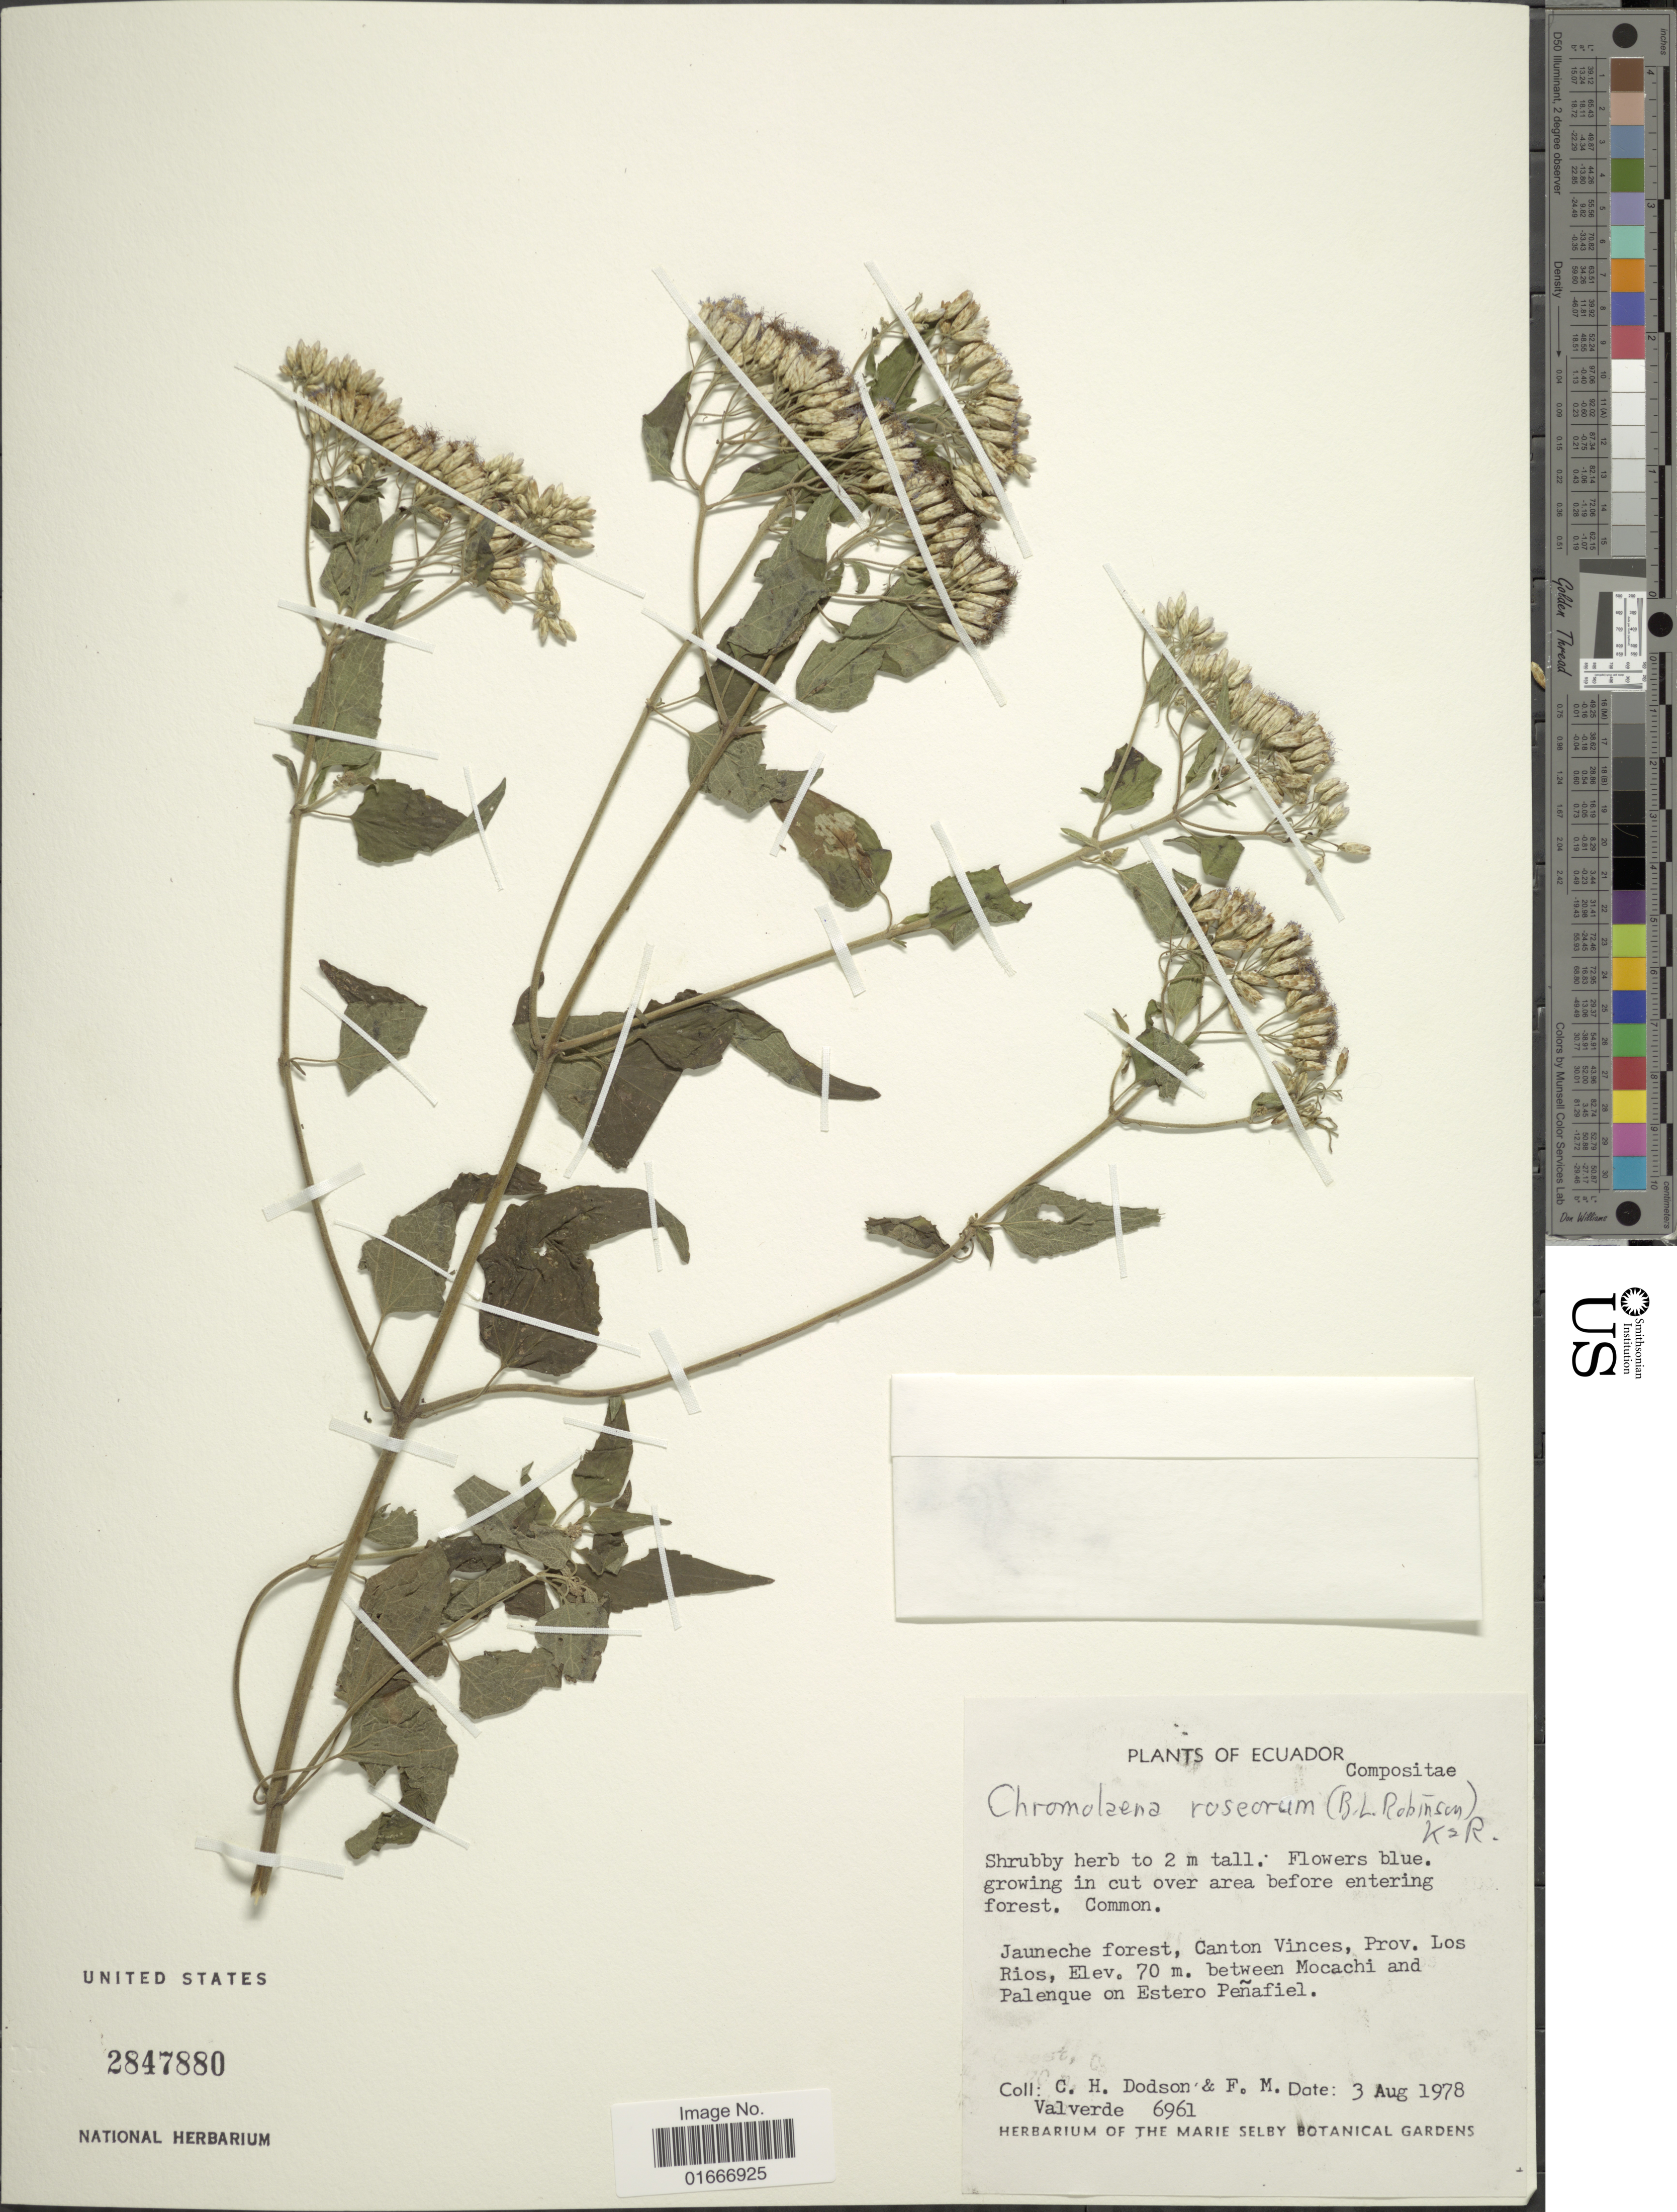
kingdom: Plantae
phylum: Tracheophyta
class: Magnoliopsida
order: Asterales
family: Asteraceae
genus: Chromolaena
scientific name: Chromolaena roseorum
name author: (B.L. Rob.) R.M. King & H. Rob.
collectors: C. H. Dodson & F. M. Valverde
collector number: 6961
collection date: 1978-08-03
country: Ecuador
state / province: Los Ríos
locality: Ecuador. Jauneche forest, Canton Vinces, Prov. Los Ríos, between Mocachi and Palenque onEstero Peñafiel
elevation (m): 70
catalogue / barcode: US 2847880